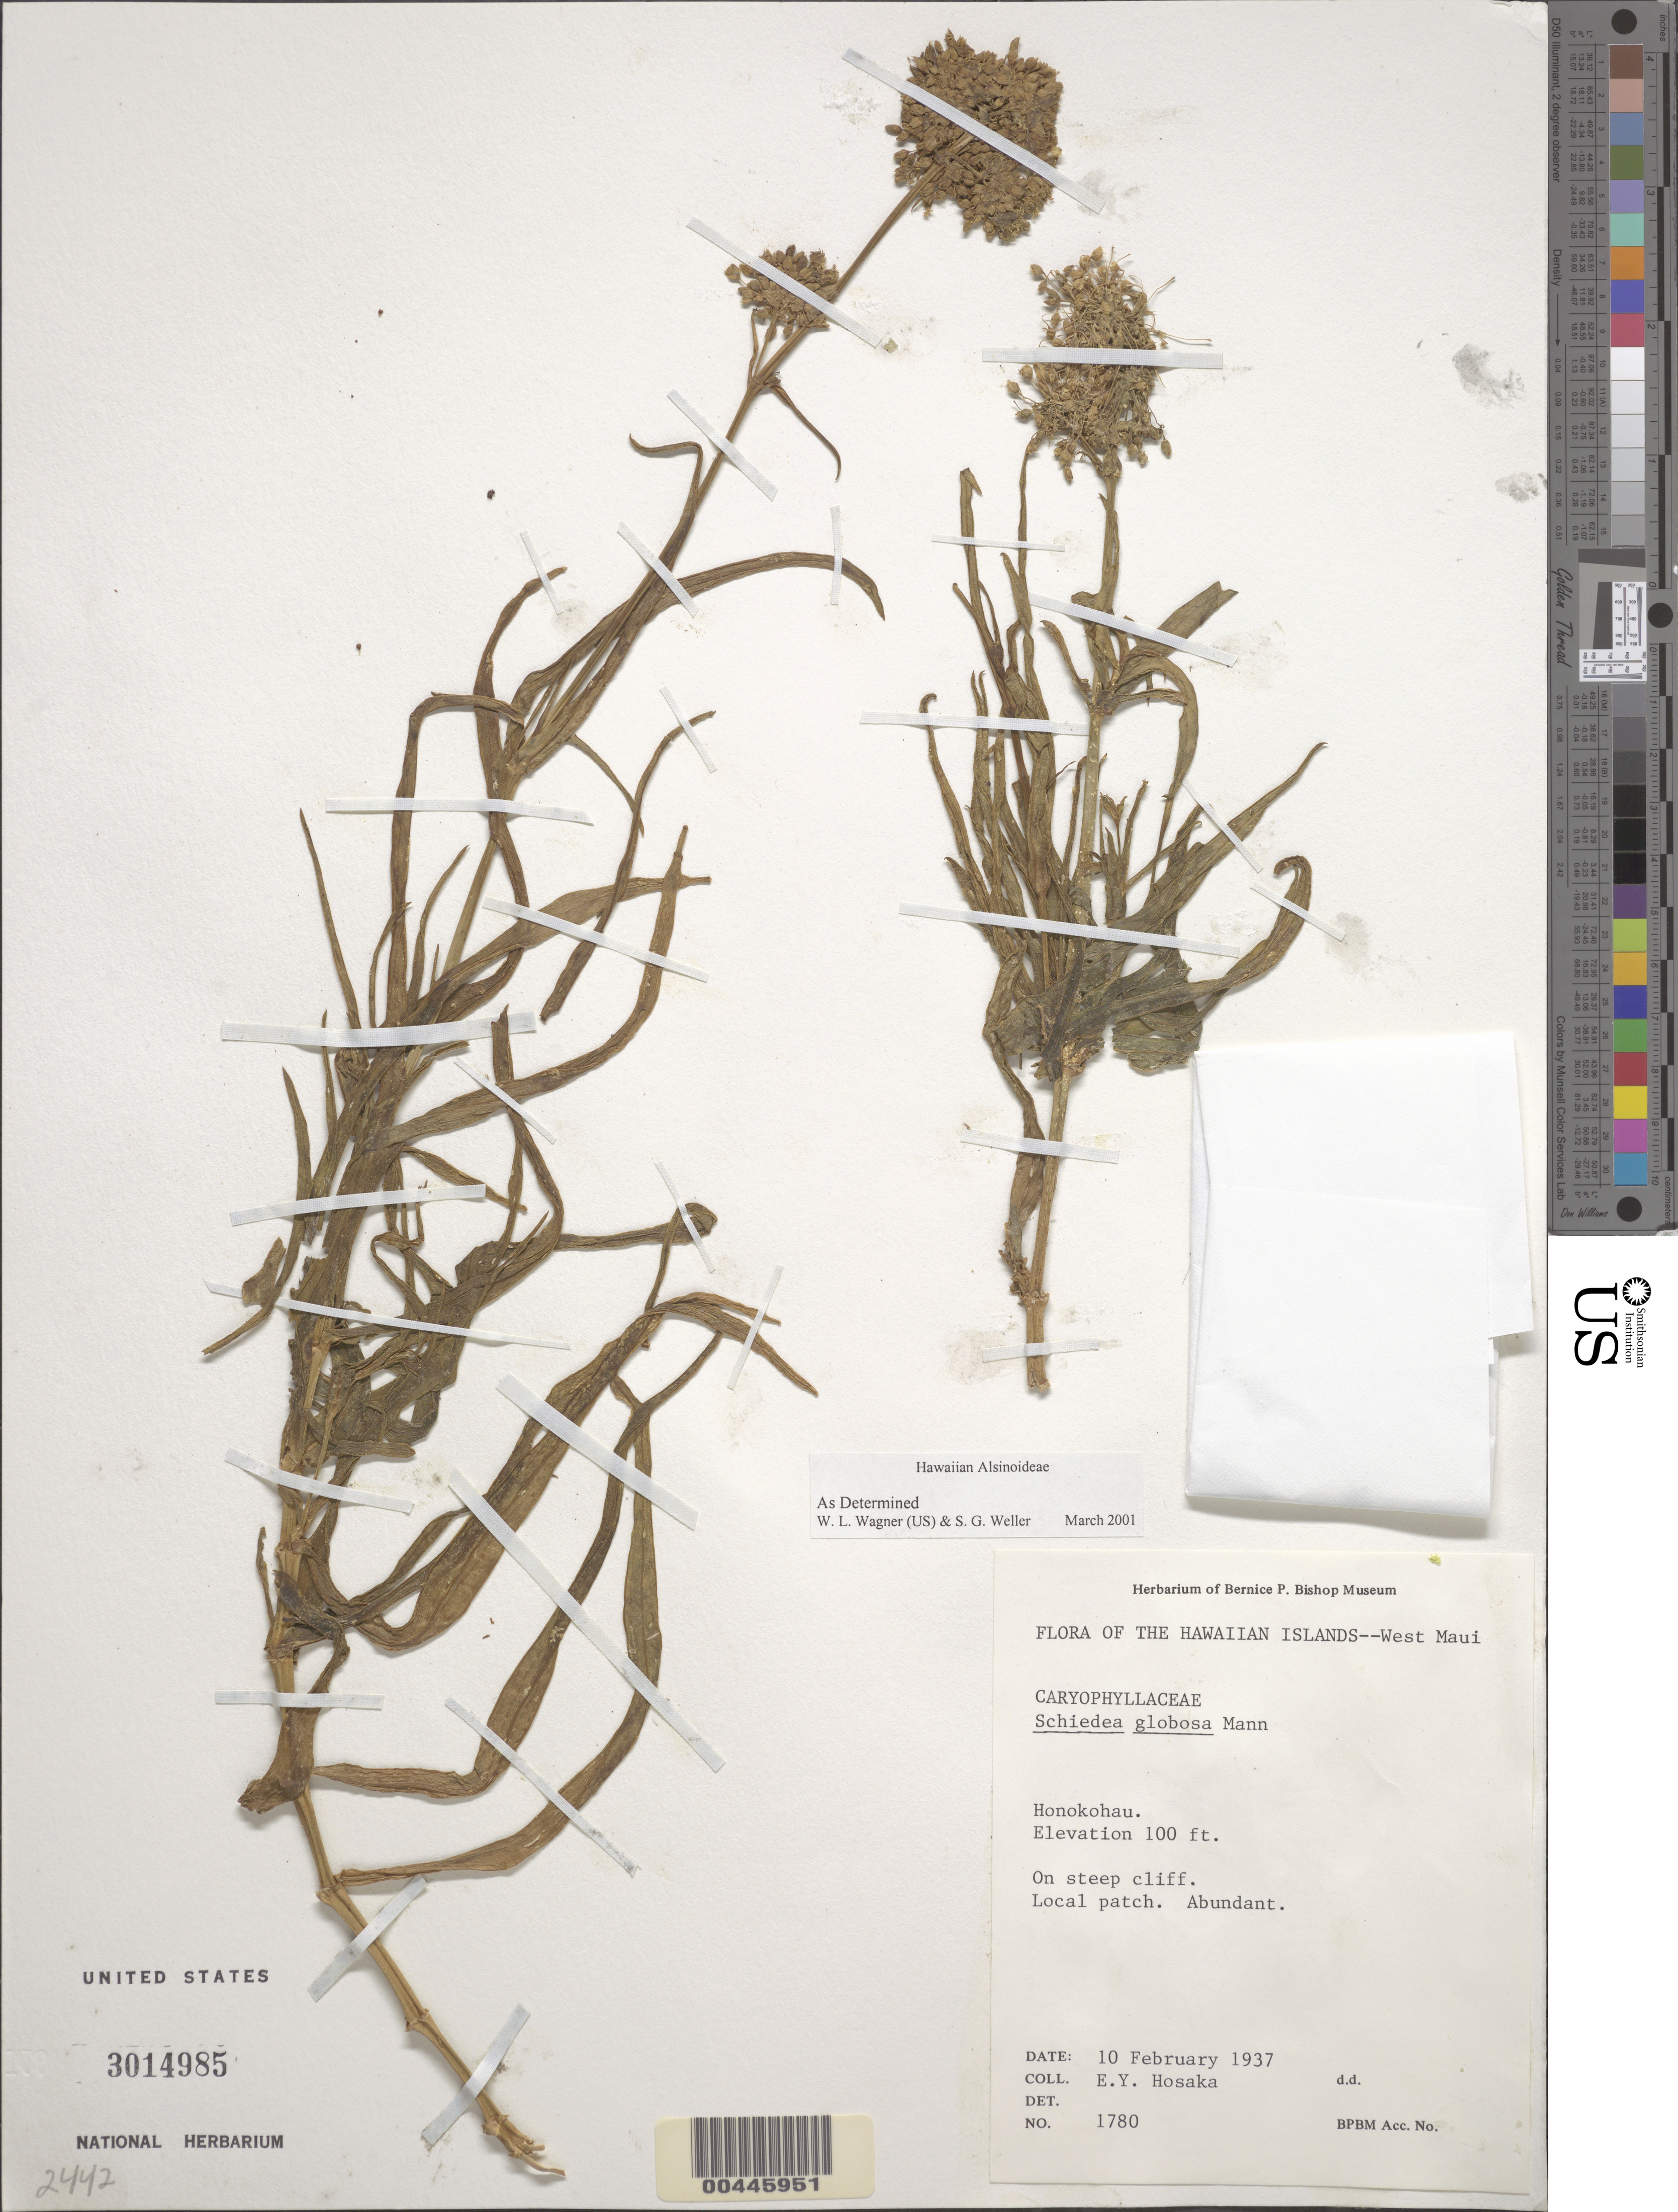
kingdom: Plantae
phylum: Tracheophyta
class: Magnoliopsida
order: Caryophyllales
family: Caryophyllaceae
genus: Schiedea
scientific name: Schiedea globosa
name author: H. Mann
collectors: E. Y. Hosaka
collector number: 1780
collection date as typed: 10 Feb 1937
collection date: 1937-02-10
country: United States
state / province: Hawaii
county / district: Maui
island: Maui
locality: W Maui, Honokohau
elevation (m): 30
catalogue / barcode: US 3014985